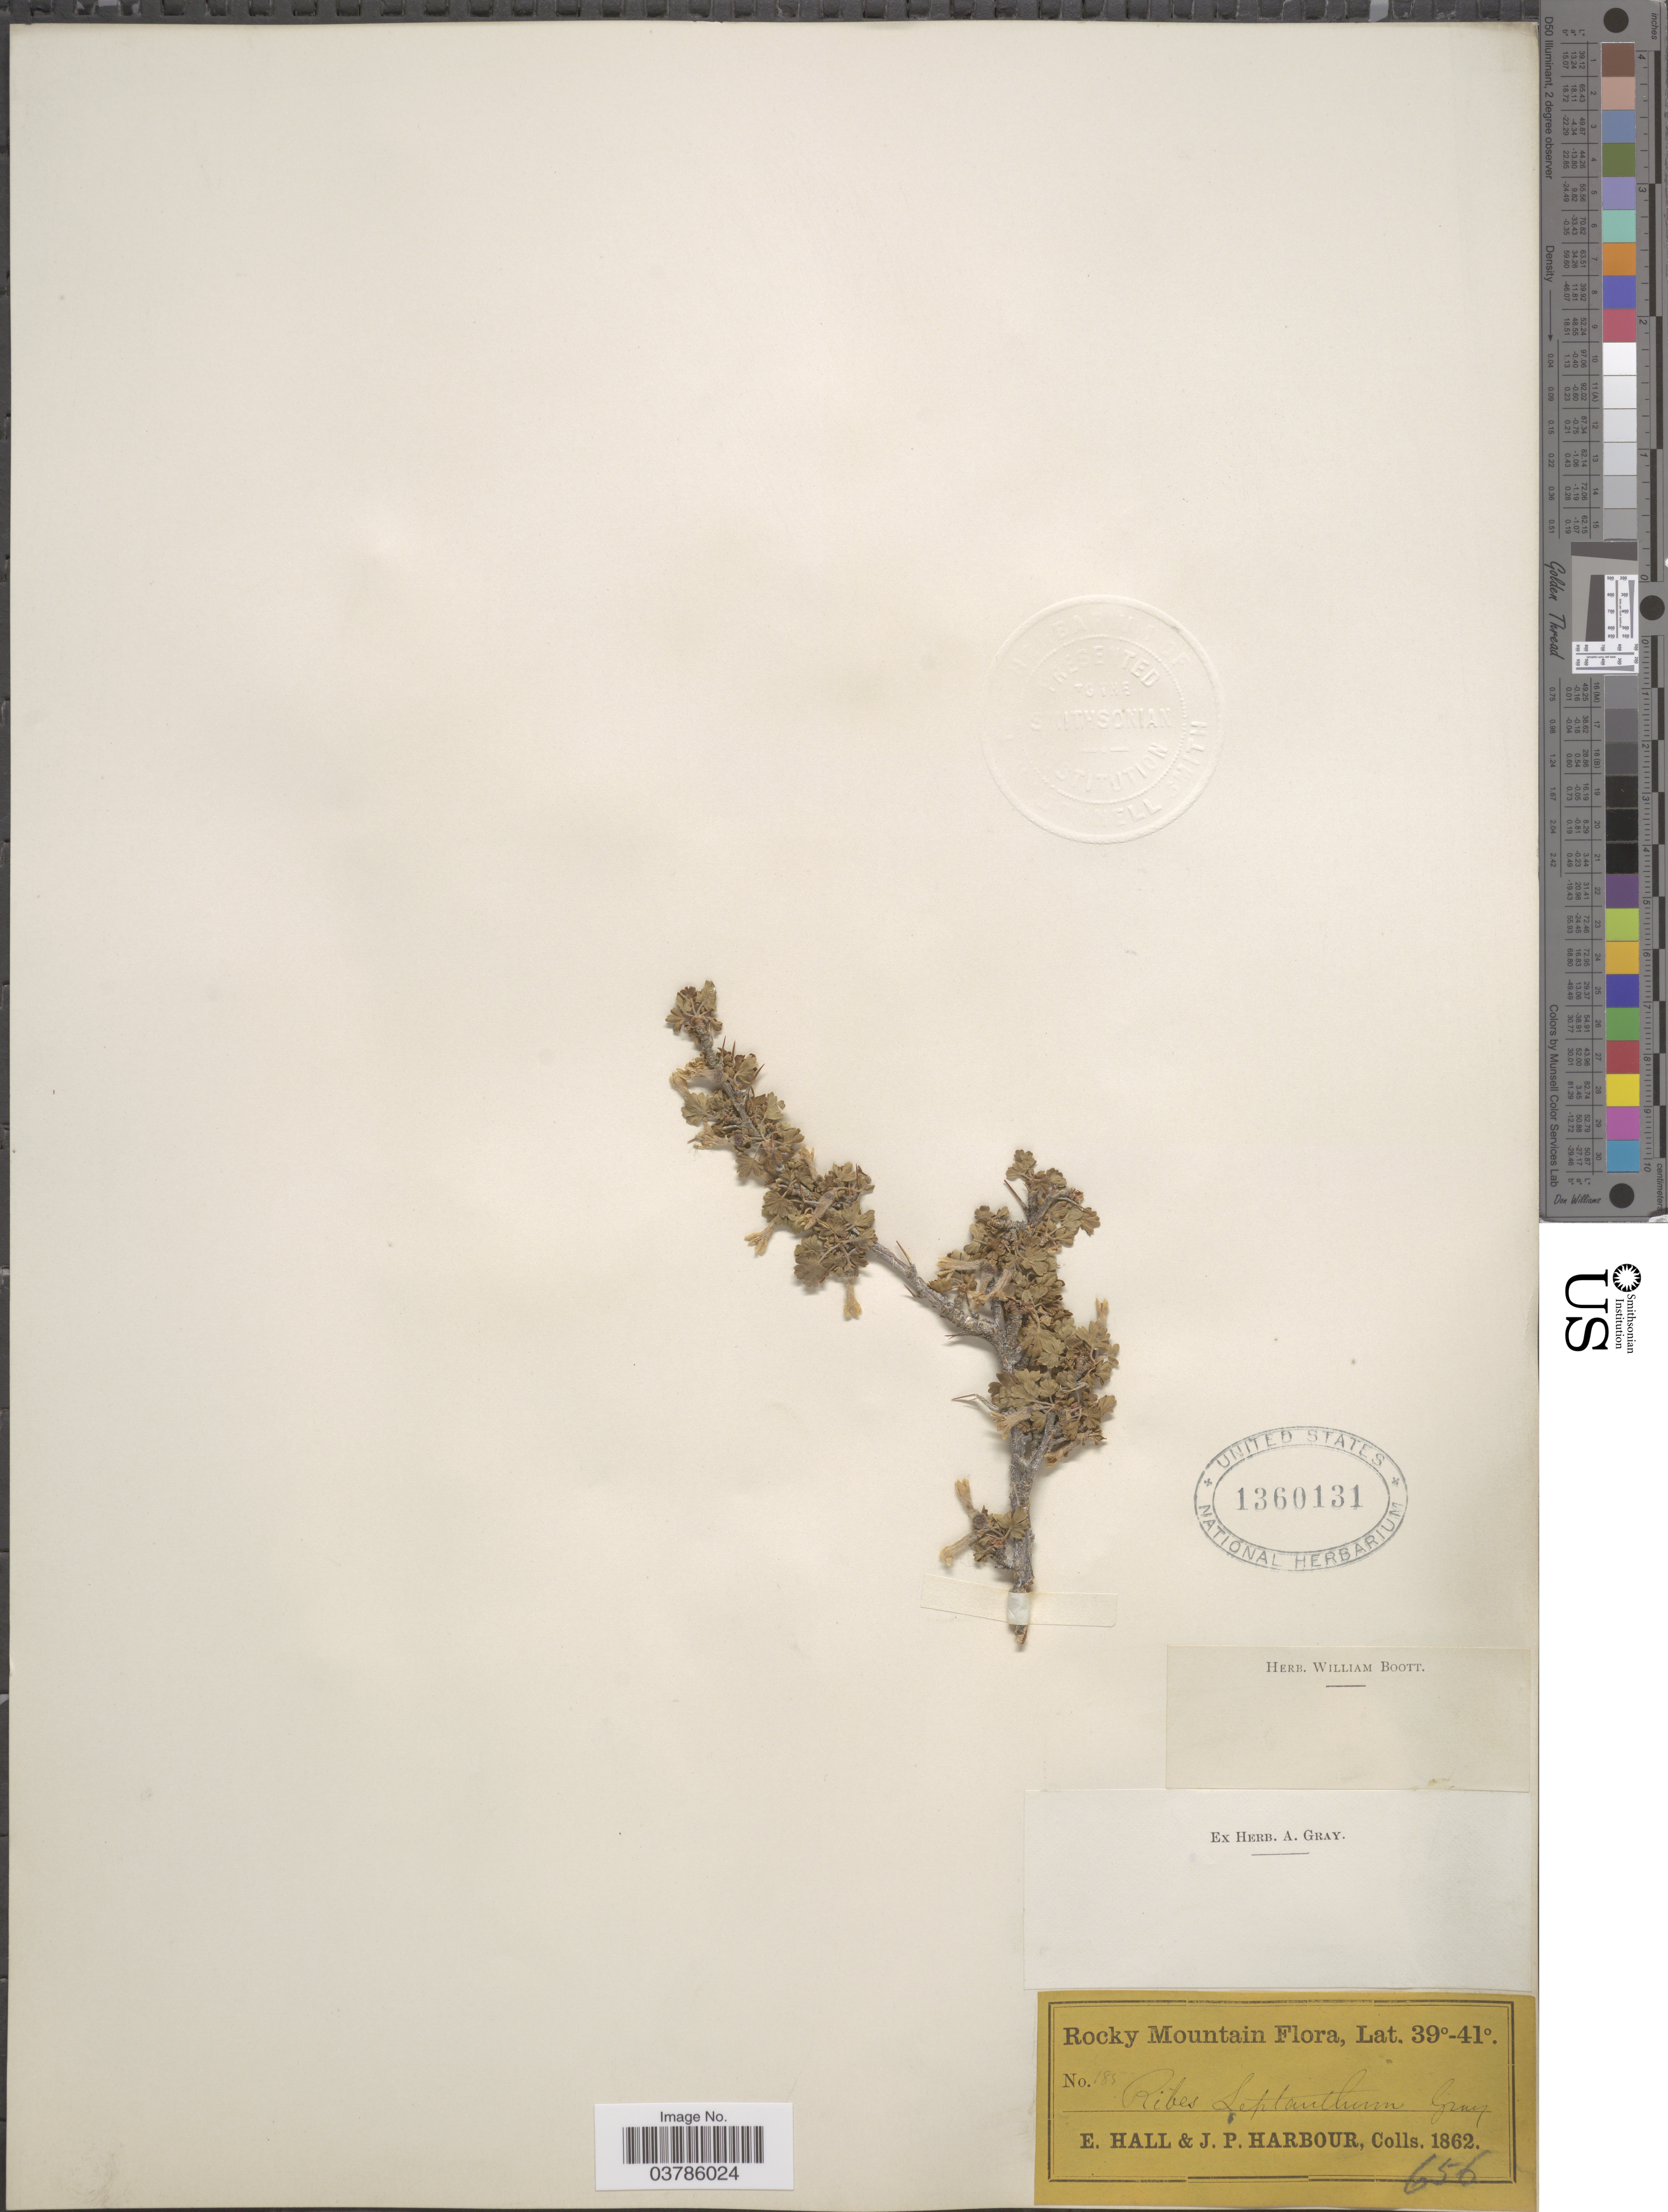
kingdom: Plantae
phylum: Tracheophyta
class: Magnoliopsida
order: Saxifragales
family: Grossulariaceae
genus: Ribes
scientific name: Ribes leptanthum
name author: A. Gray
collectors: E. Hall & J. Harbour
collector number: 185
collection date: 1862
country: United States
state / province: Colorado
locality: Rocky Mountain.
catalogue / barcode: US 1360131